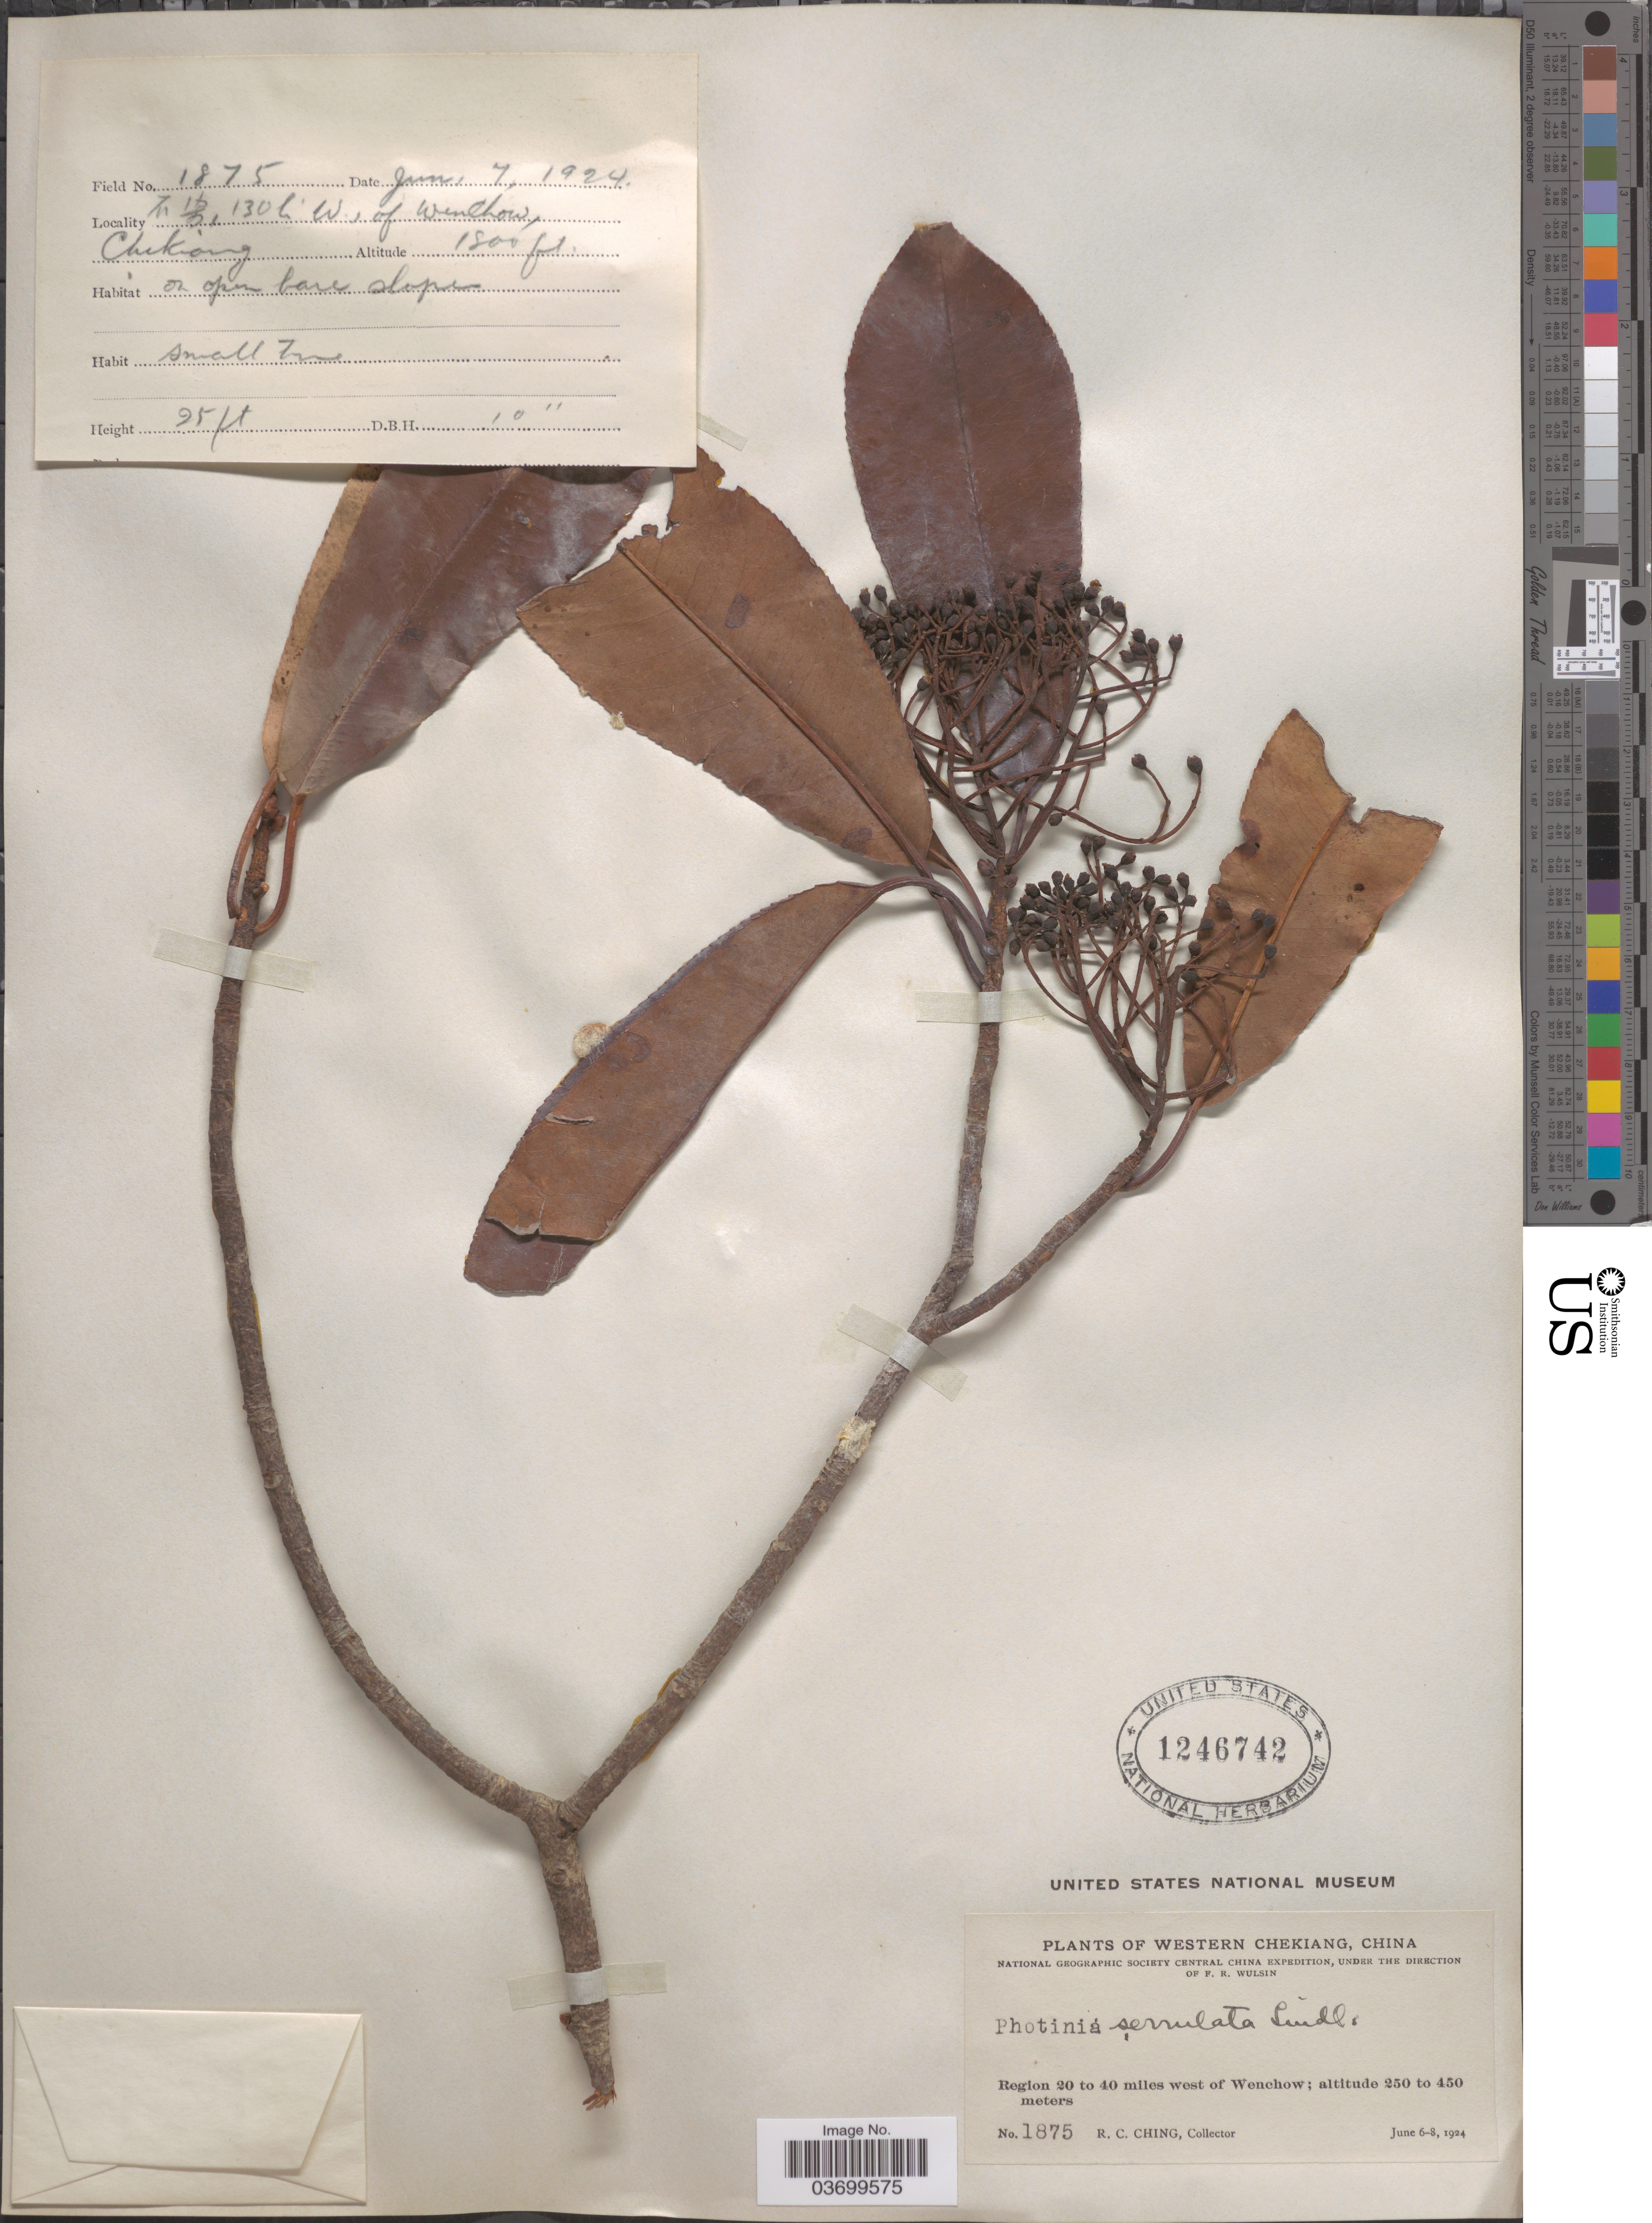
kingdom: Plantae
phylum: Tracheophyta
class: Magnoliopsida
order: Rosales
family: Rosaceae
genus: Photinia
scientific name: Photinia serrulata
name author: Franch. & Sav.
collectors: R. C. Ching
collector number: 1875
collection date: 1924-06-07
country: China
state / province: Zhejiang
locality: X, 130 li W., of Wenchow. Western Chekiang. Region 20 to 40 miles west of Wenchow.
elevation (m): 549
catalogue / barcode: US 1246742